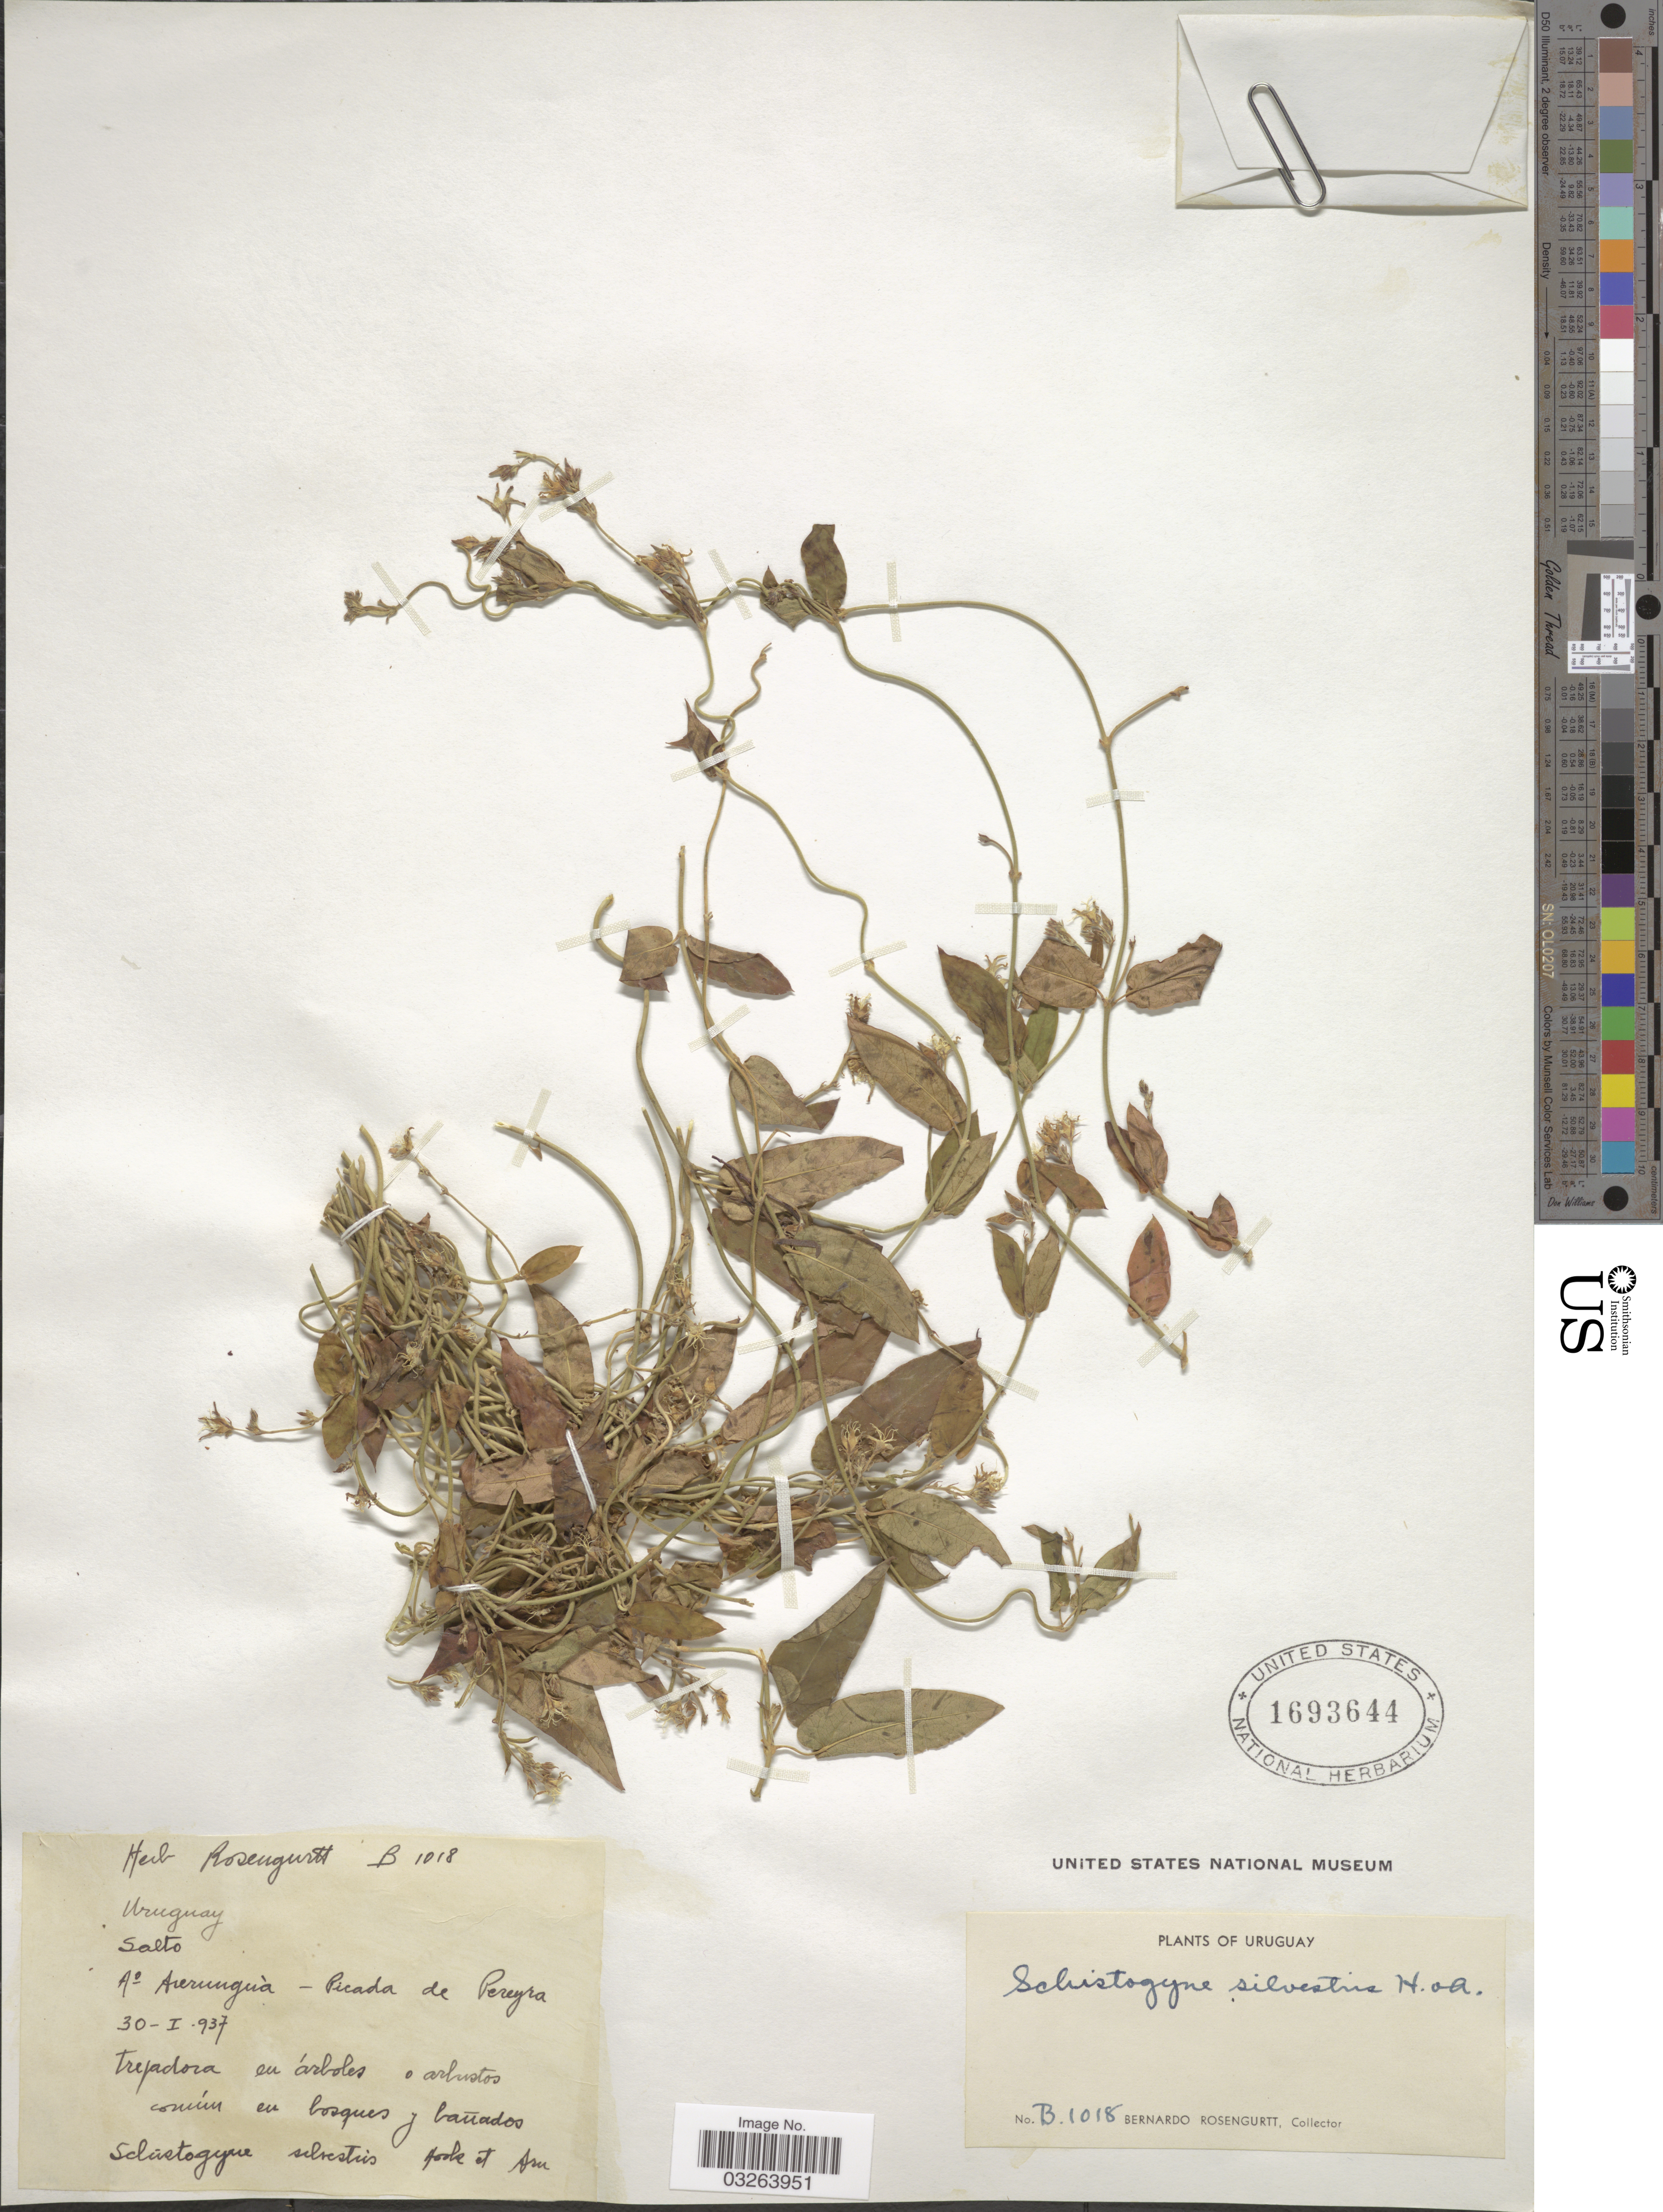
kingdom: Plantae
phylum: Tracheophyta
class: Magnoliopsida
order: Gentianales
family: Apocynaceae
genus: Schistogyne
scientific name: Schistogyne sylvestris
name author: Hook. & Arn.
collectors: B. Rosengurtt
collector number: B1018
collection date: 1937-01-30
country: Uruguay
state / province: Salto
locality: Ao Aurunguà - Picada de Pereyra.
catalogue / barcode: US 1693644